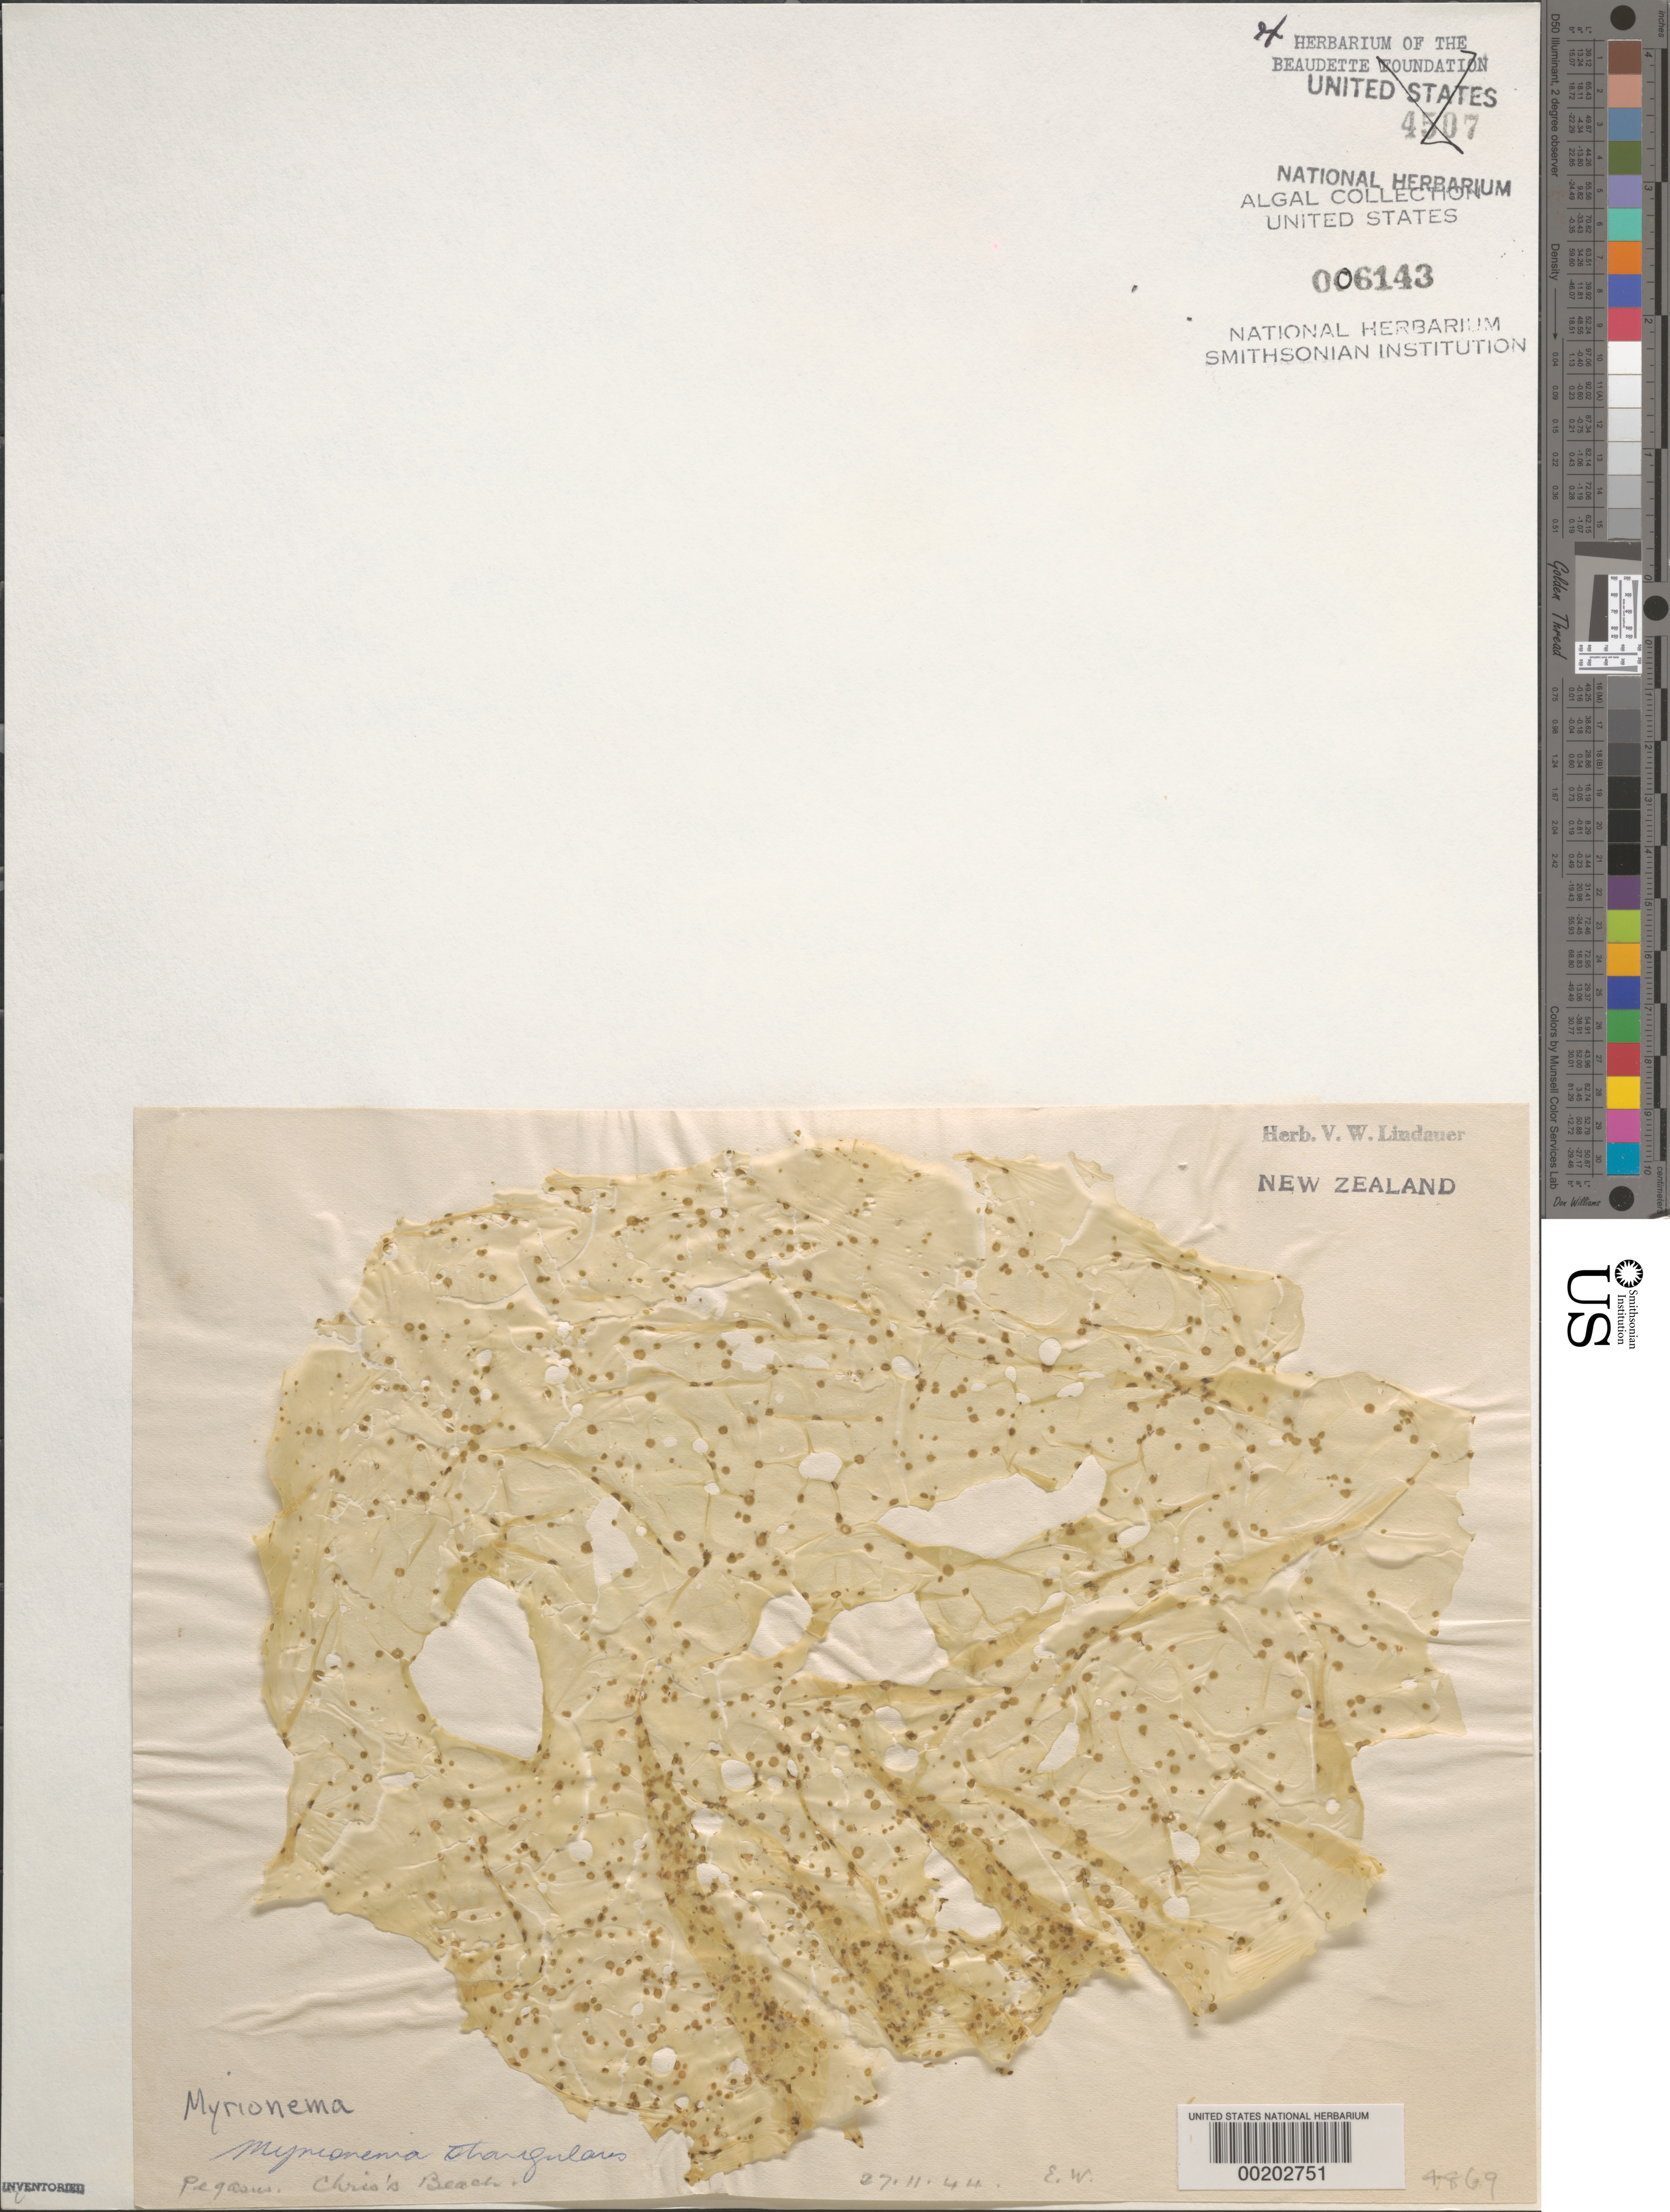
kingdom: Chromista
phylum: Ochrophyta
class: Phaeophyceae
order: Ectocarpales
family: Chordariaceae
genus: Myrionema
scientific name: Myrionema strangulans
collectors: V. Lindauer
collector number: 4869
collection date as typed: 27 Nov 1944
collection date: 1944-11-27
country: New Zealand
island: Stewart Island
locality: Chris' Beach, Pegasus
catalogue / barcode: US 6143